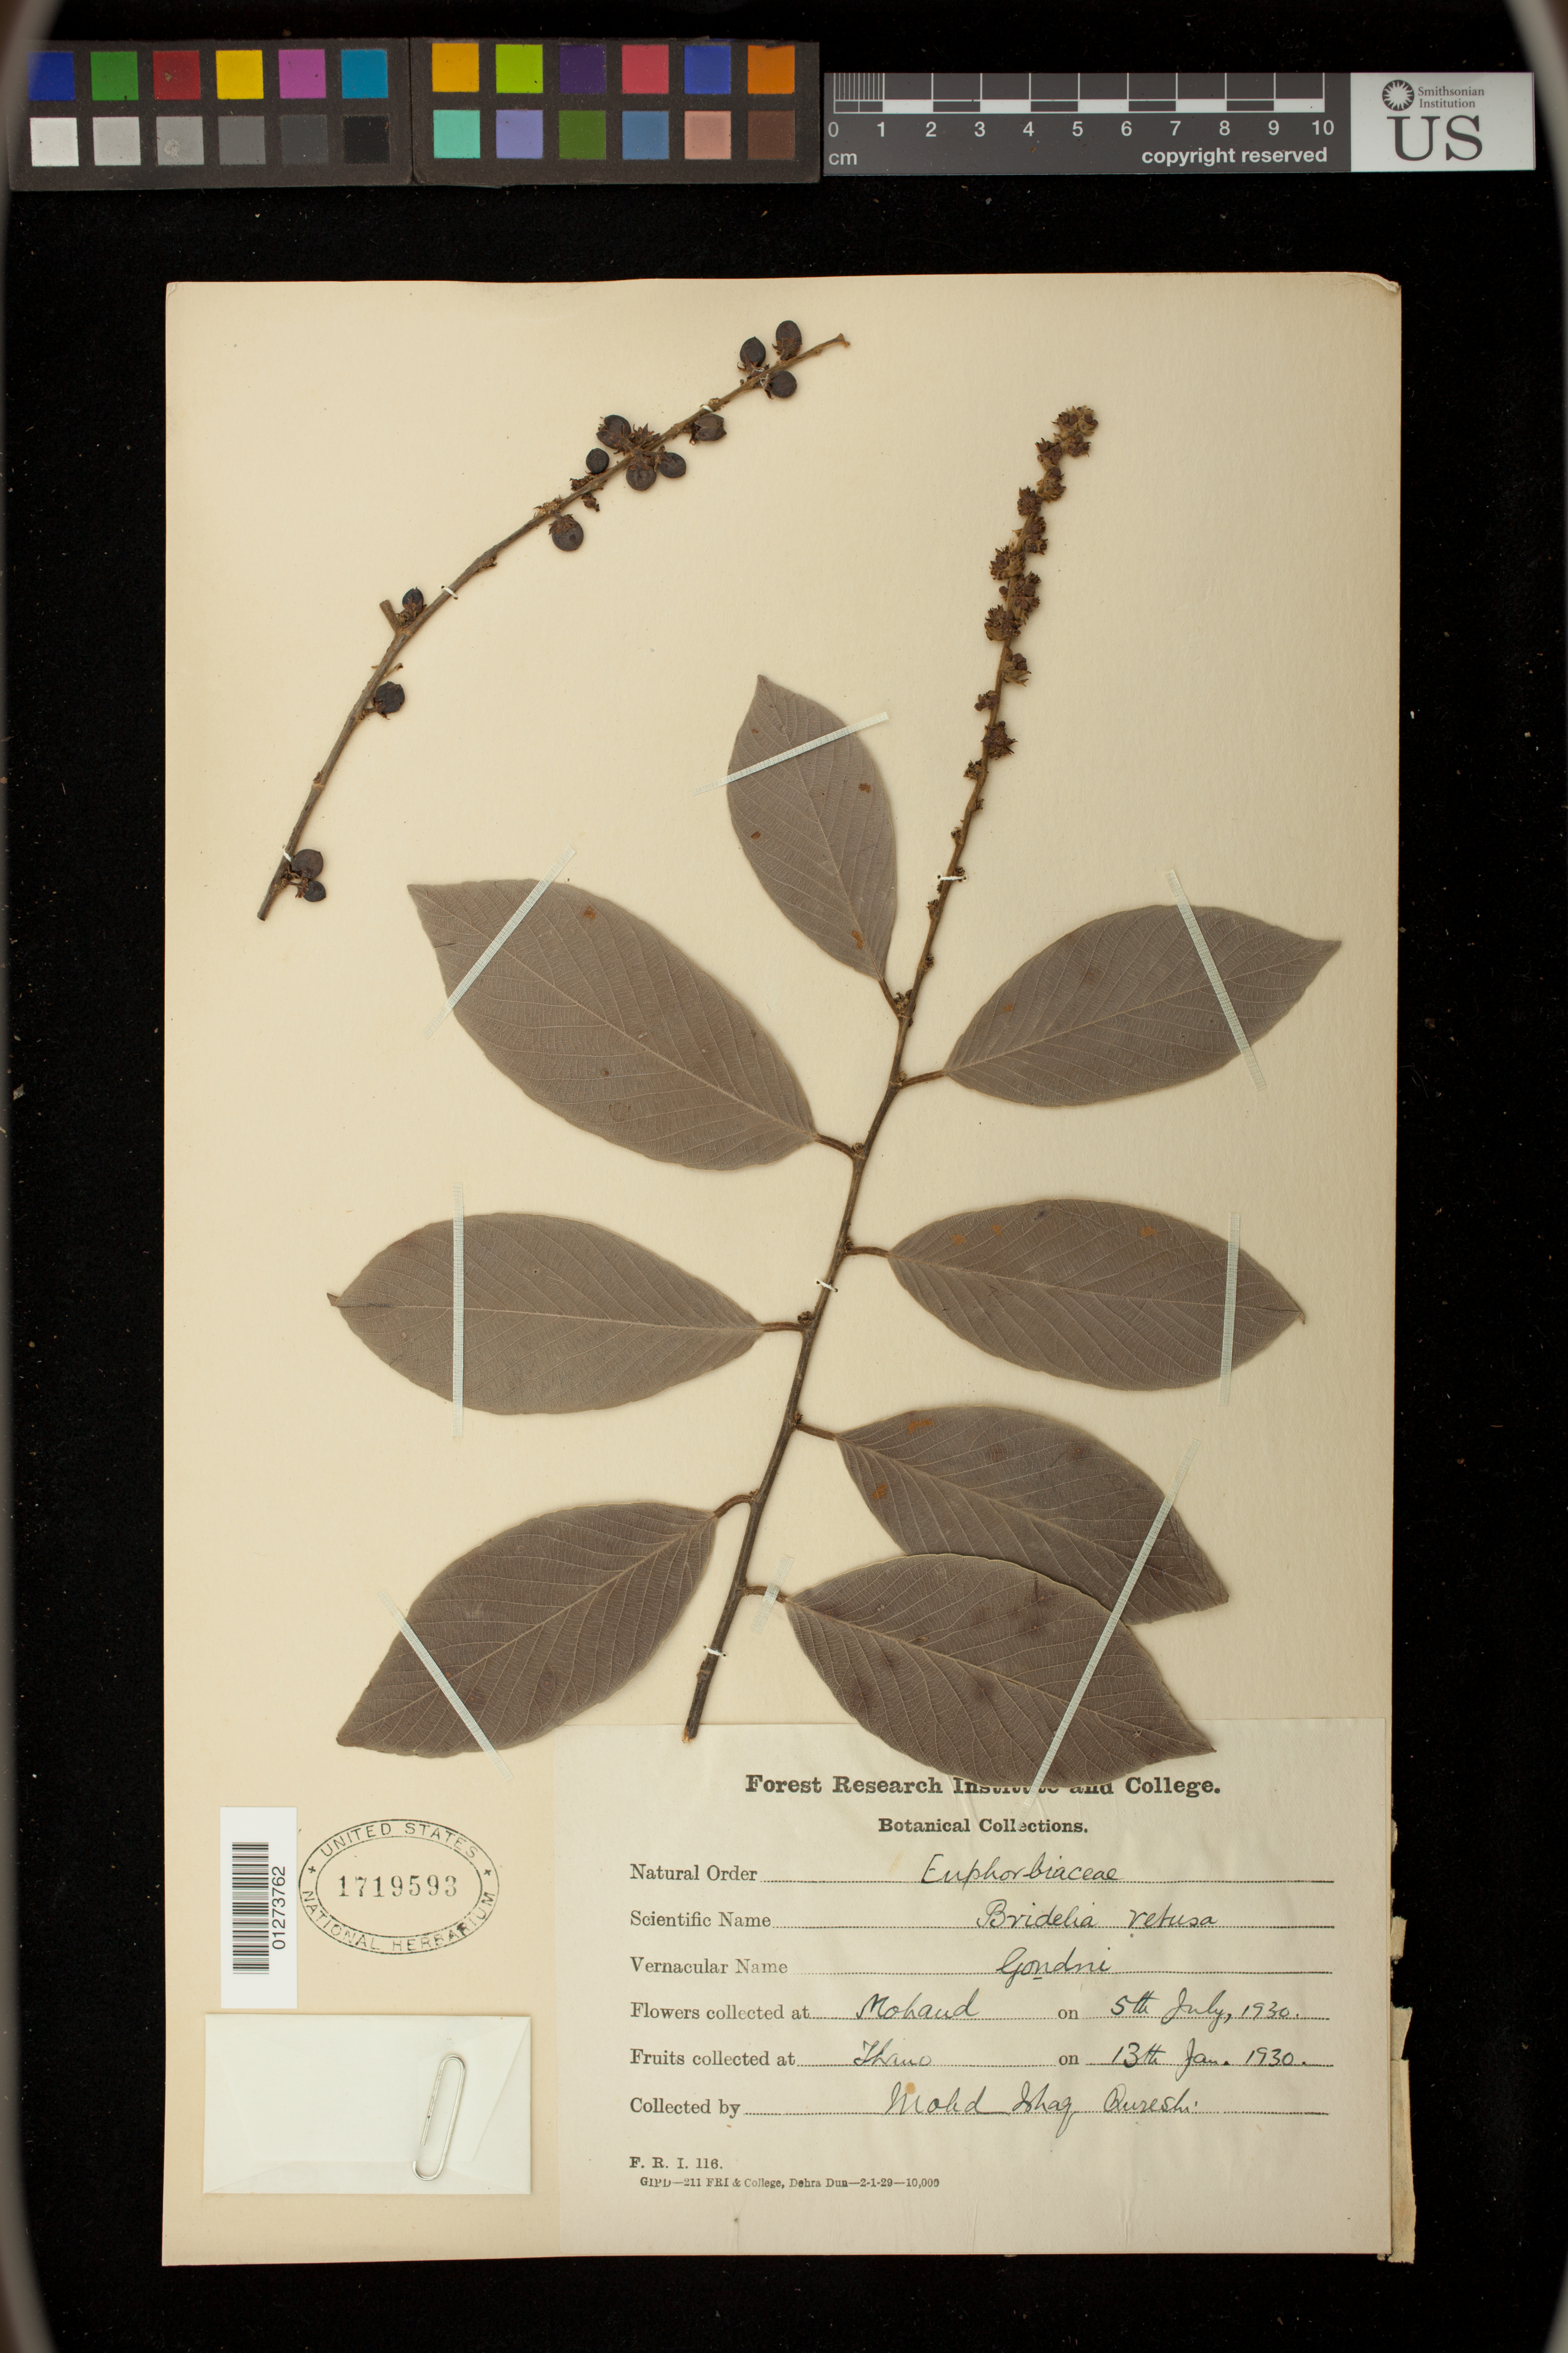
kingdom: Plantae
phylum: Tracheophyta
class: Magnoliopsida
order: Malpighiales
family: Phyllanthaceae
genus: Bridelia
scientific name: Bridelia retusa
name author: (L.) A. Juss.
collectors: M. Qureshi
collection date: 1930-01-13/1930-07-05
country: Pakistan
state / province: Sindh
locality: Fruits collected at Thano; flowers collected at Mohaud.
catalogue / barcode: US 1719593